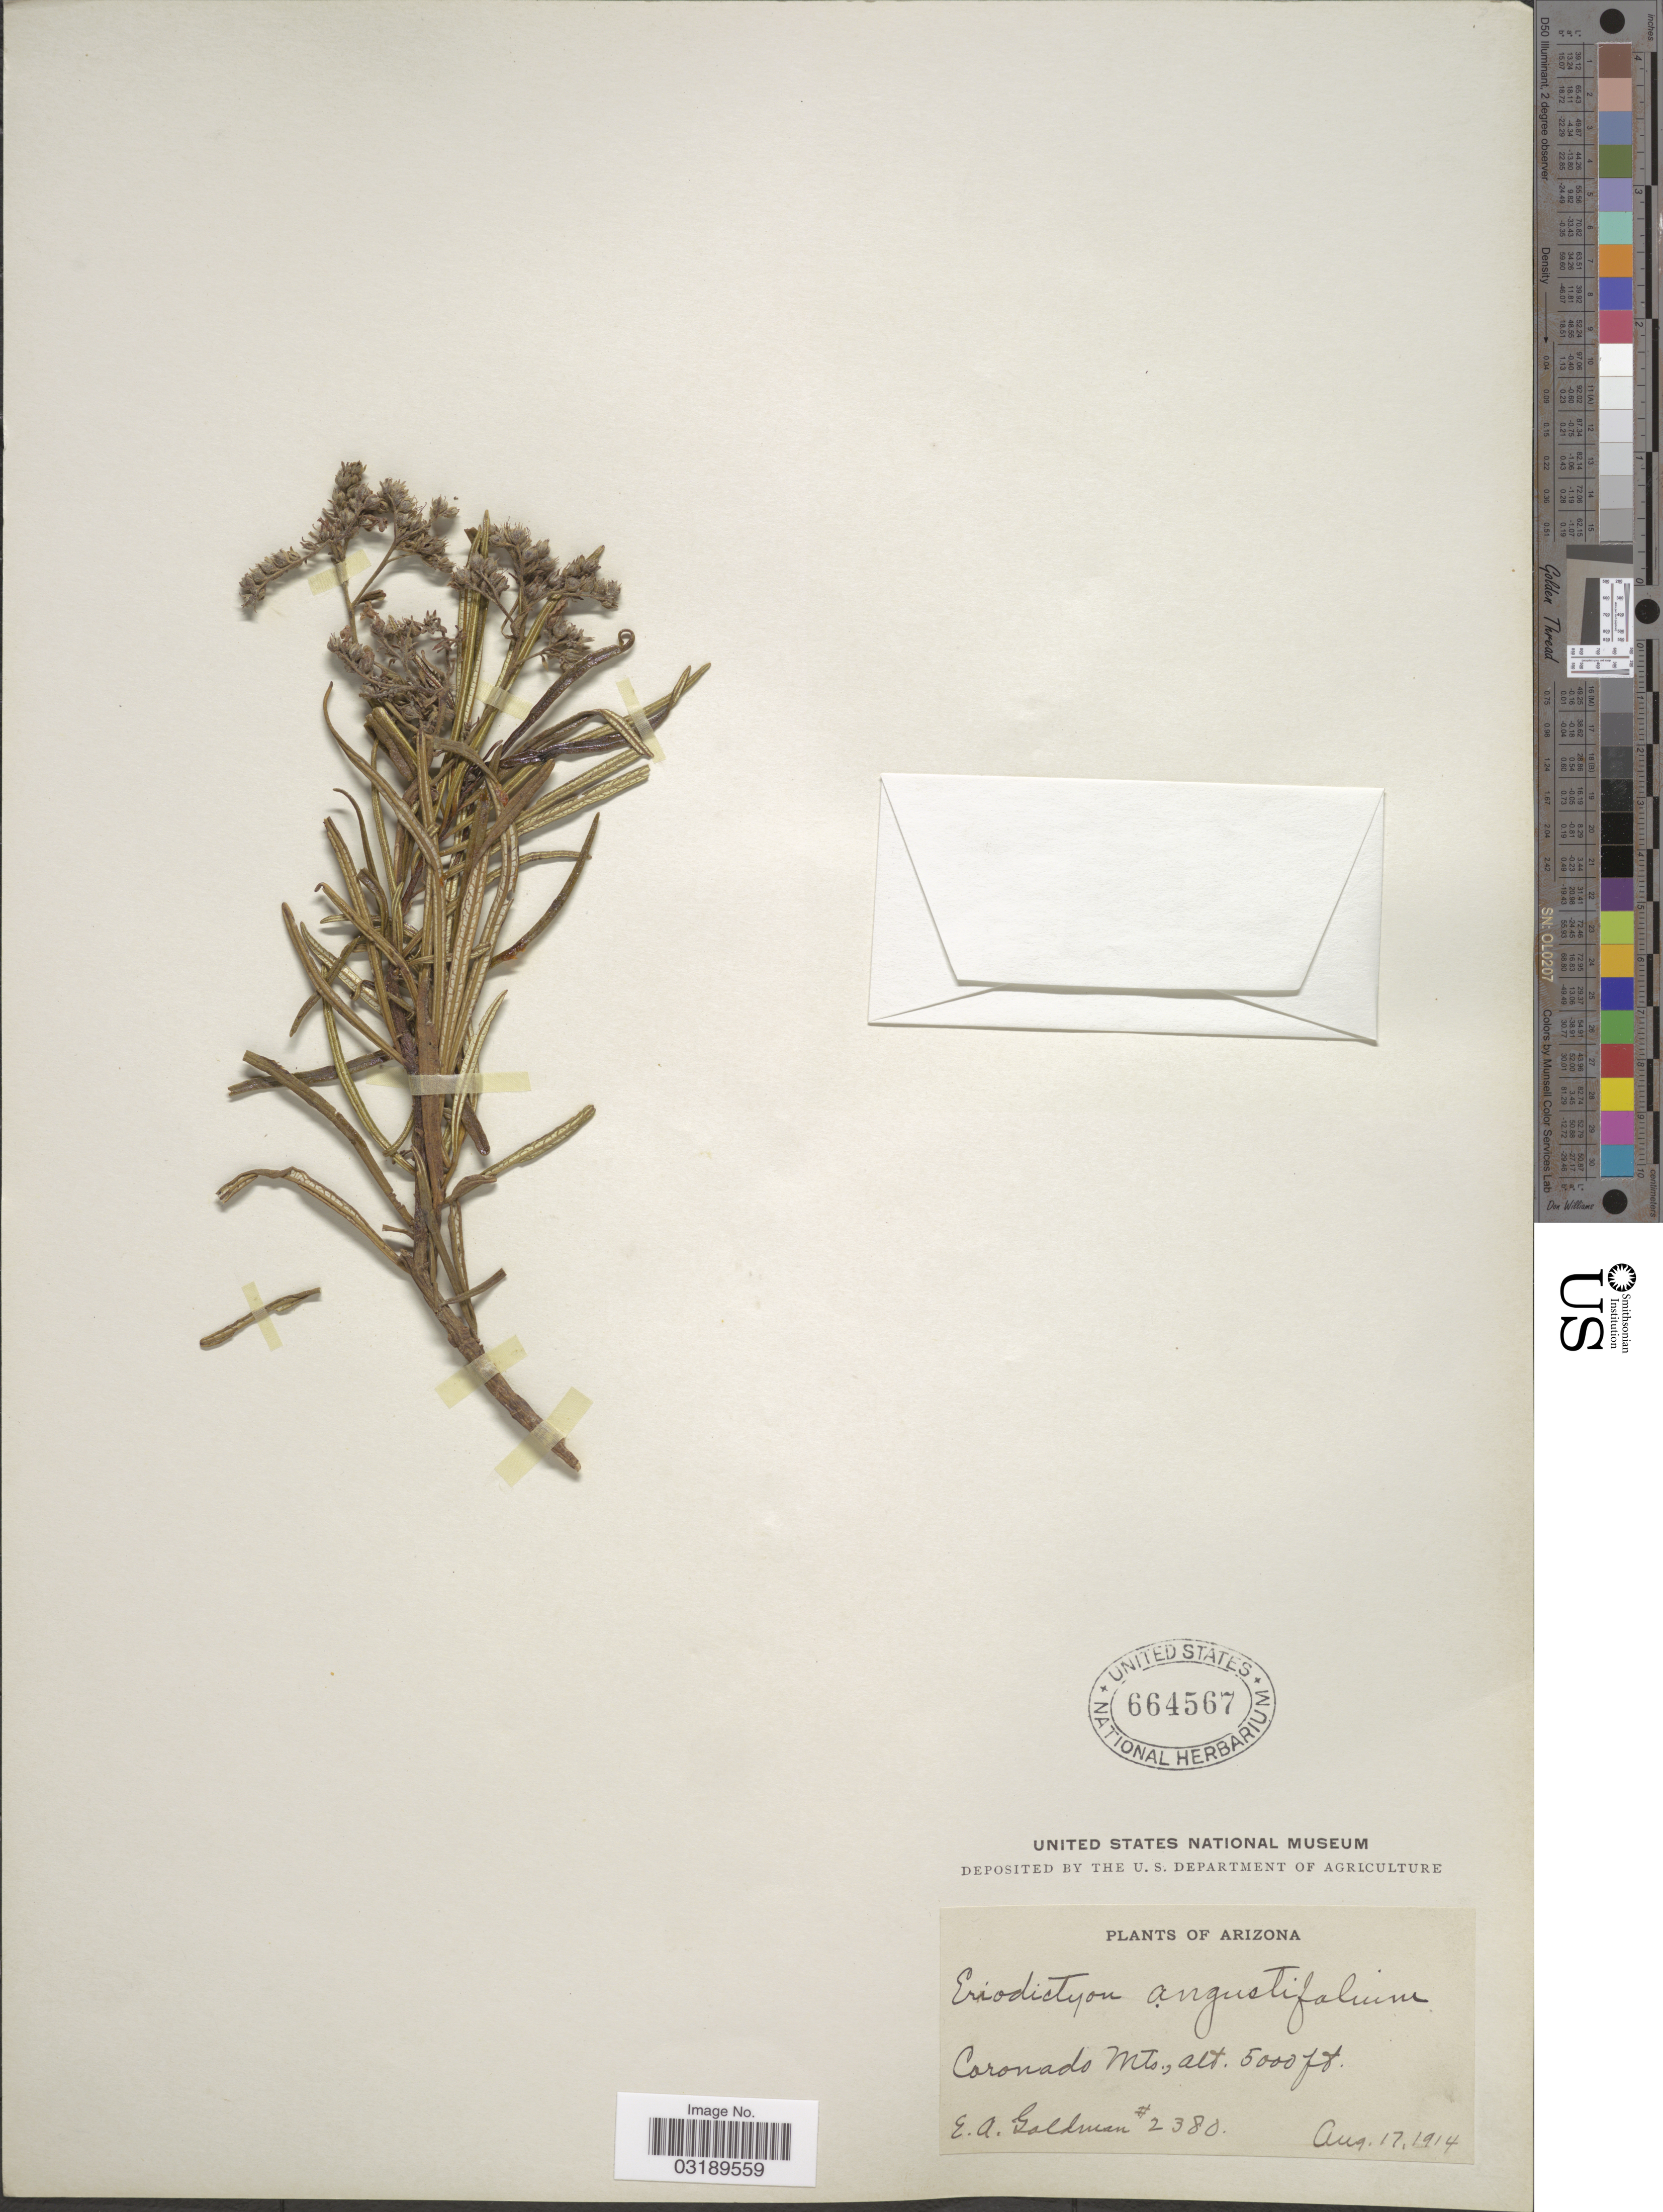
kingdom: Plantae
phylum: Tracheophyta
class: Magnoliopsida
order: Boraginales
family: Namaceae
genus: Eriodictyon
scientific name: Eriodictyon angustifolium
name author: Nutt.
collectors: E. A. Goldman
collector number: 2380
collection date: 1914-08-17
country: United States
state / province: Arizona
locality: Coronado Mts.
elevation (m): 1524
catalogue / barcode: US 664567